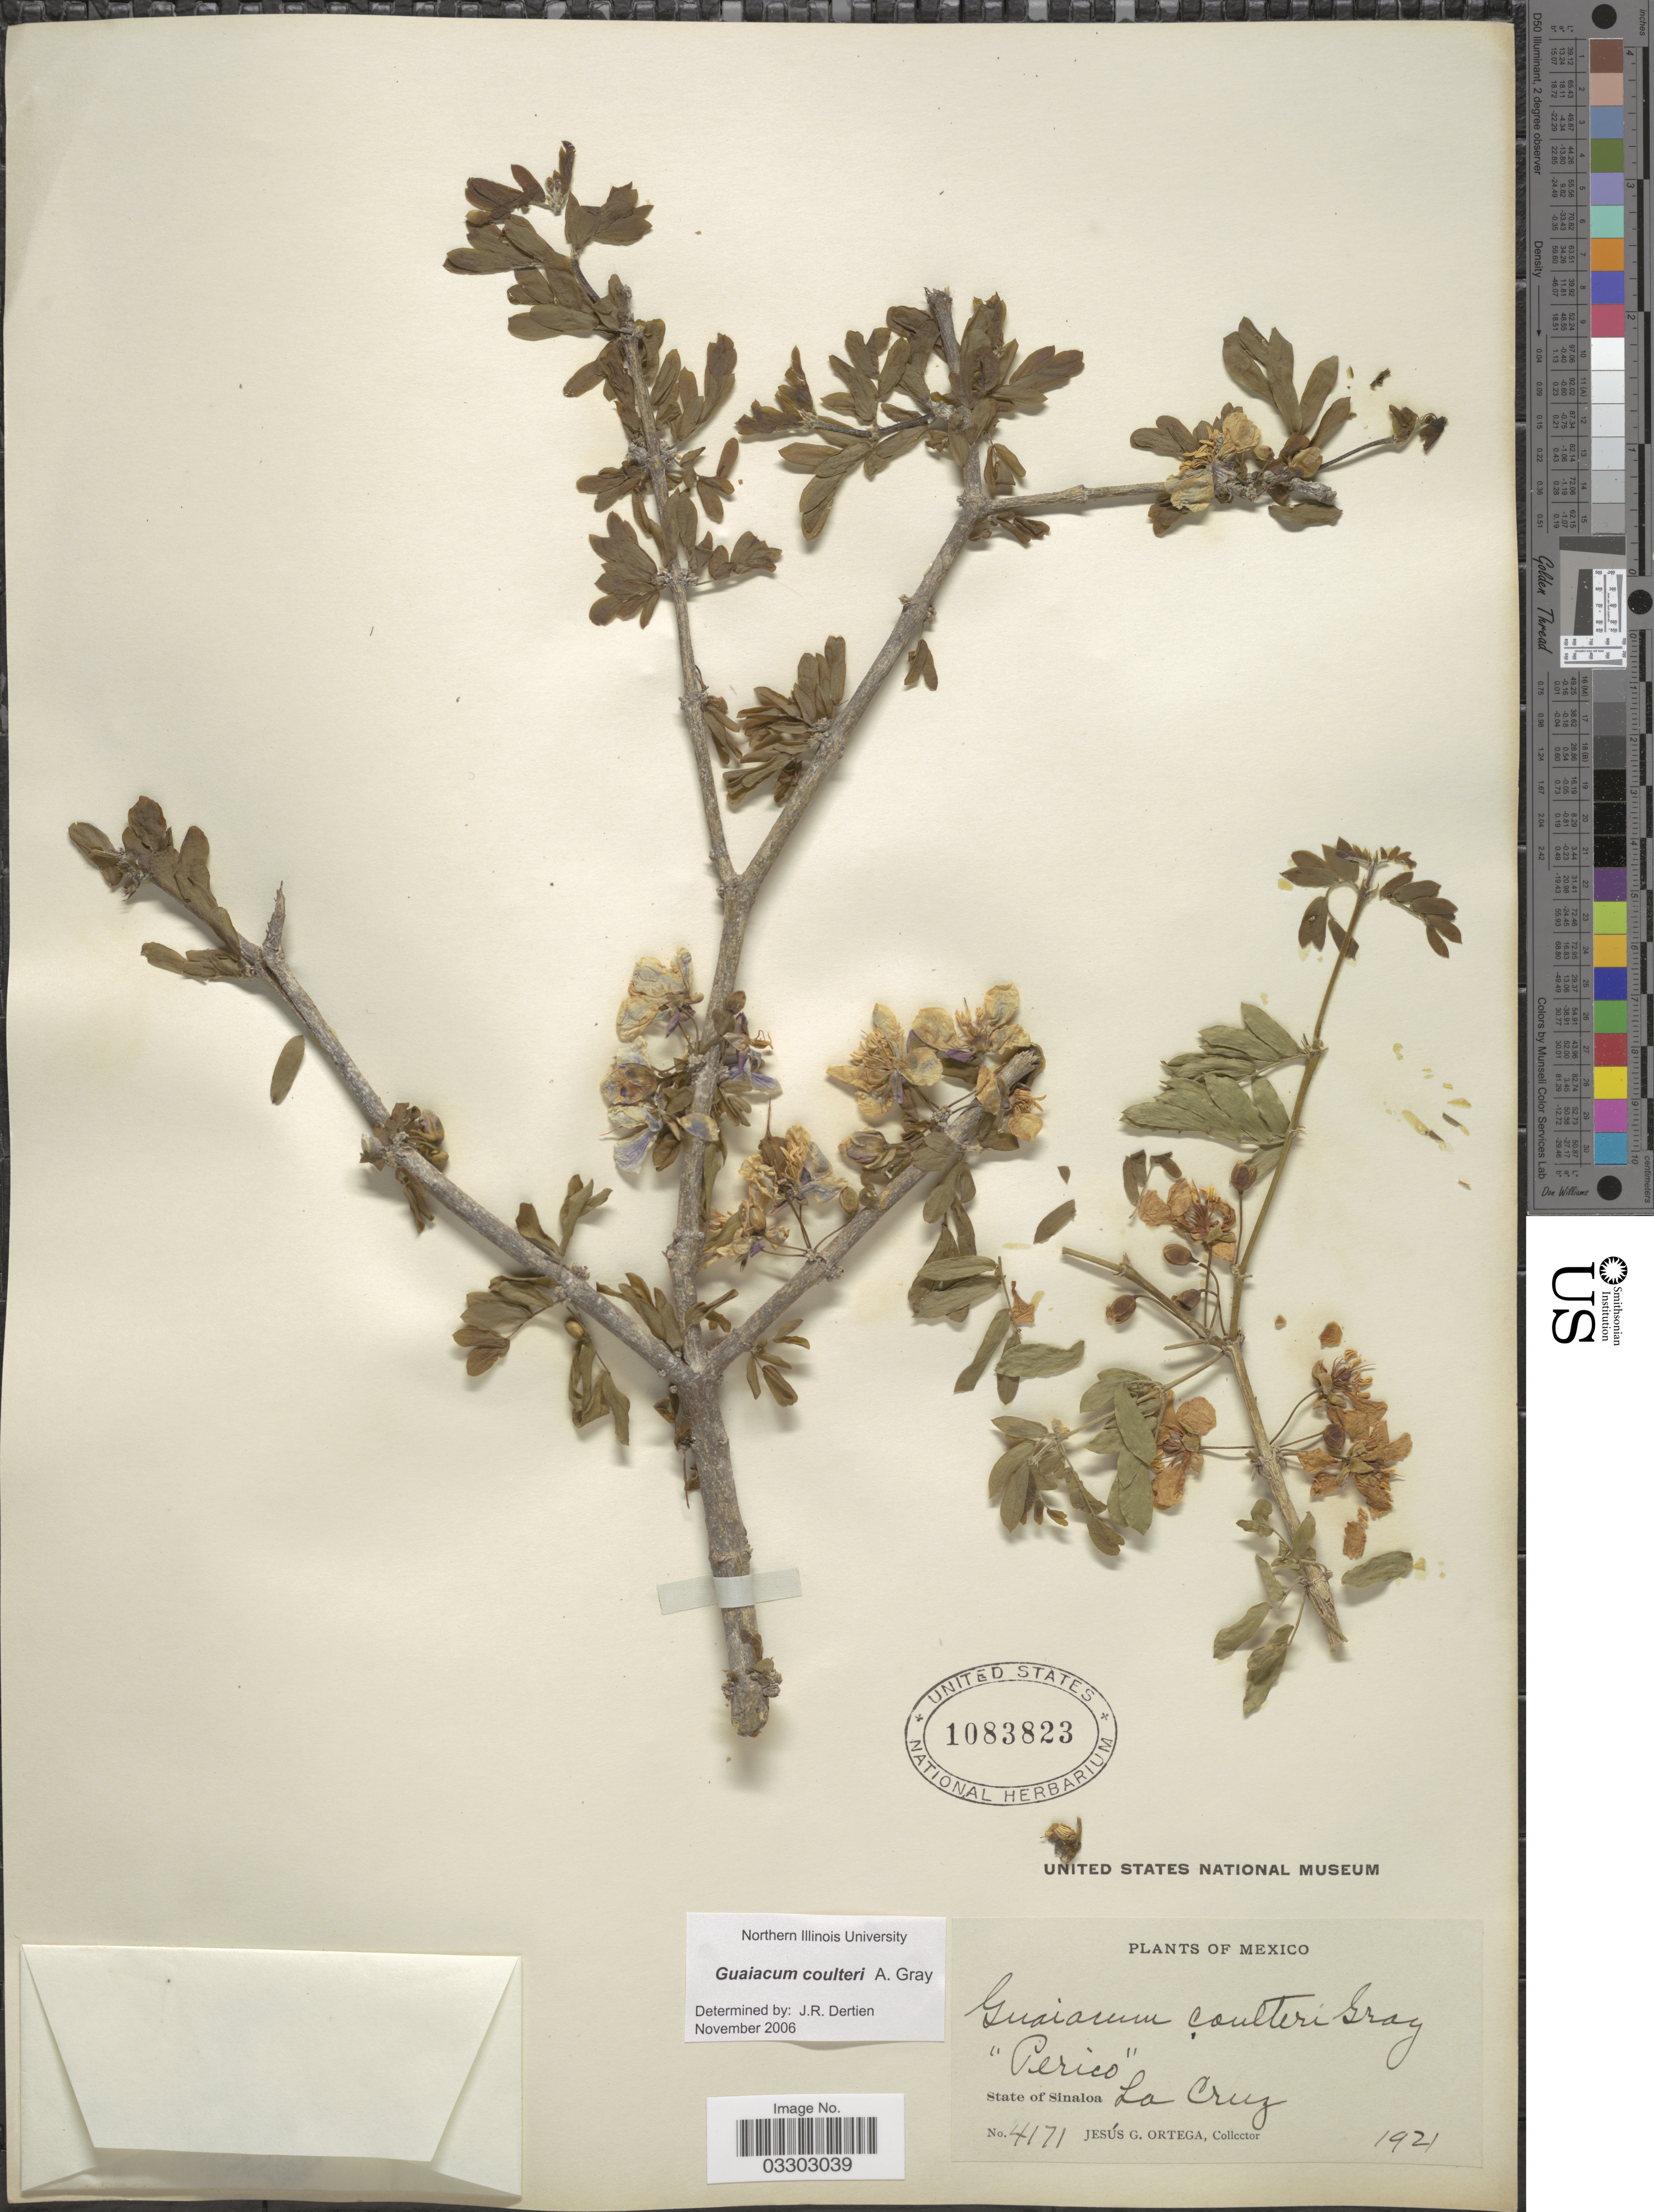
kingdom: Plantae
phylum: Tracheophyta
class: Magnoliopsida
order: Zygophyllales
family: Zygophyllaceae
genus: Guaiacum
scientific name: Guaiacum coulteri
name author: A. Gray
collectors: J. Ortega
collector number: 4171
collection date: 1921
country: Mexico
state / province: Sinaloa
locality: La Cruz.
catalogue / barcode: US 1083823